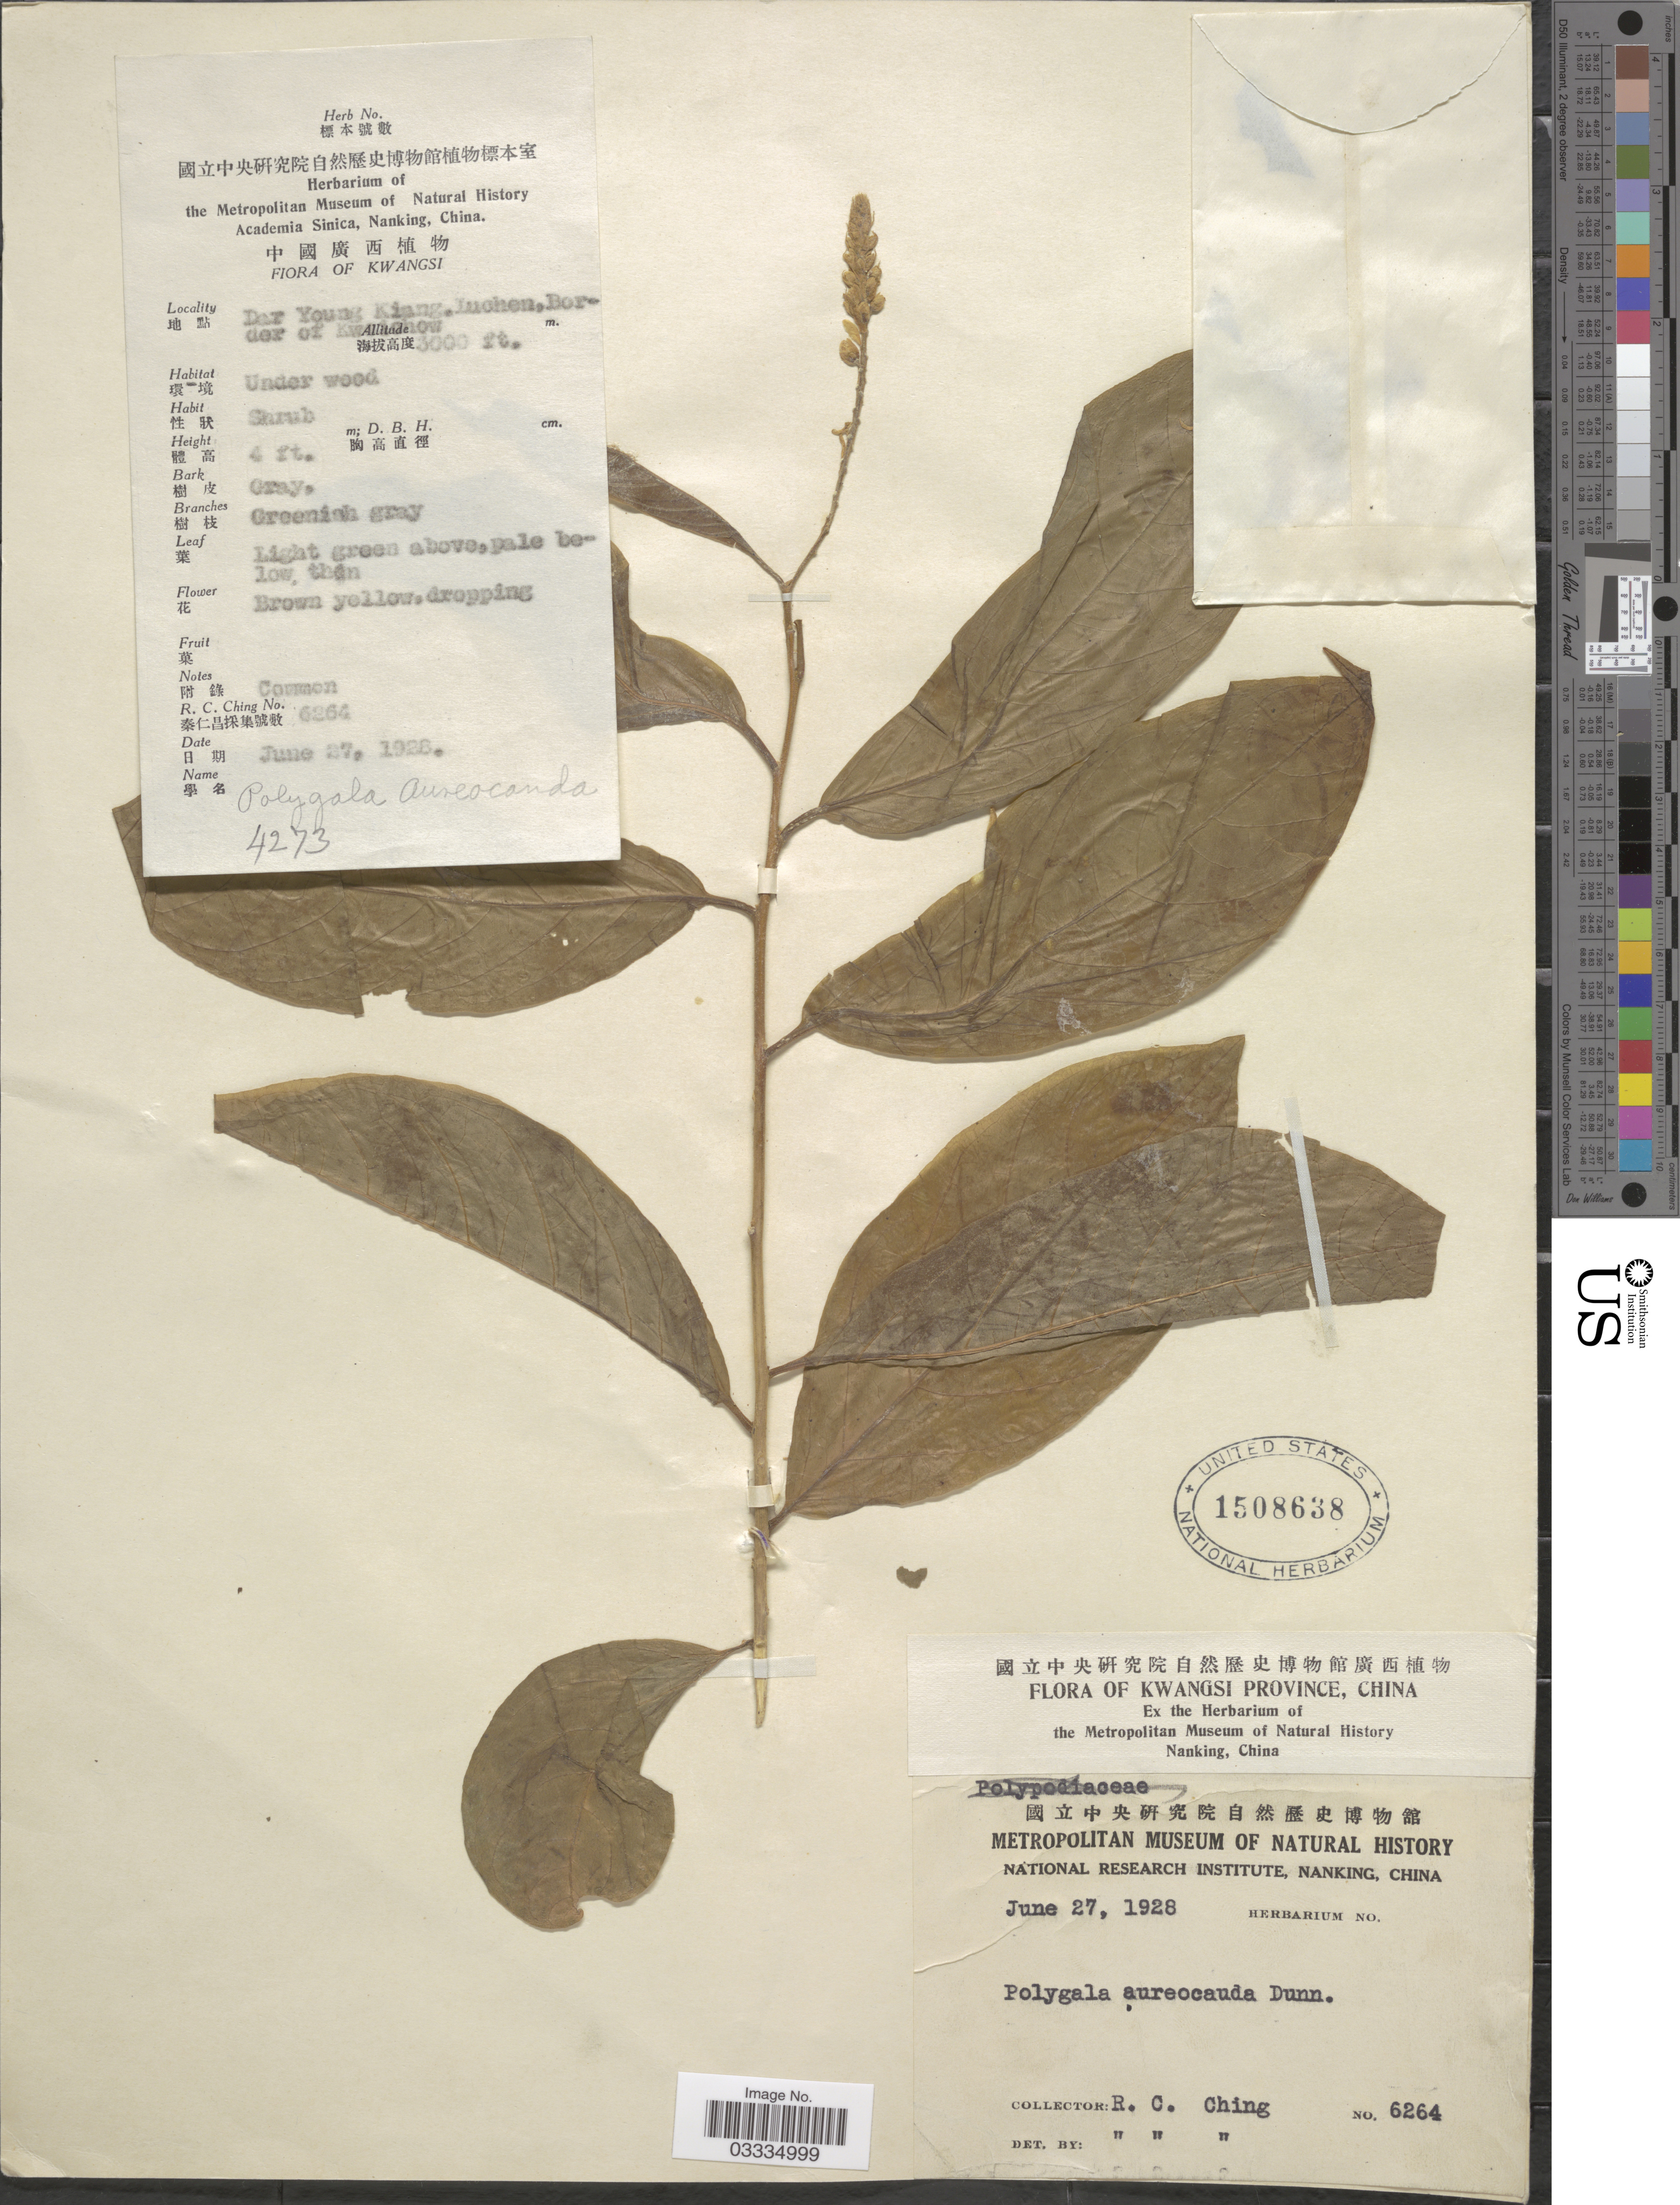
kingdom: Plantae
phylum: Tracheophyta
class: Magnoliopsida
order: Fabales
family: Polygalaceae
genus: Polygala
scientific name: Polygala aureocauda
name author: Dunn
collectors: R. C. Ching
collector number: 6264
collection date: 1928-06-27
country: China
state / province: Guangxi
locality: Kwangsi Province. Dar Young Kiang, Luchen, border of Kweichow.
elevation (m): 914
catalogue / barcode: US 1508638